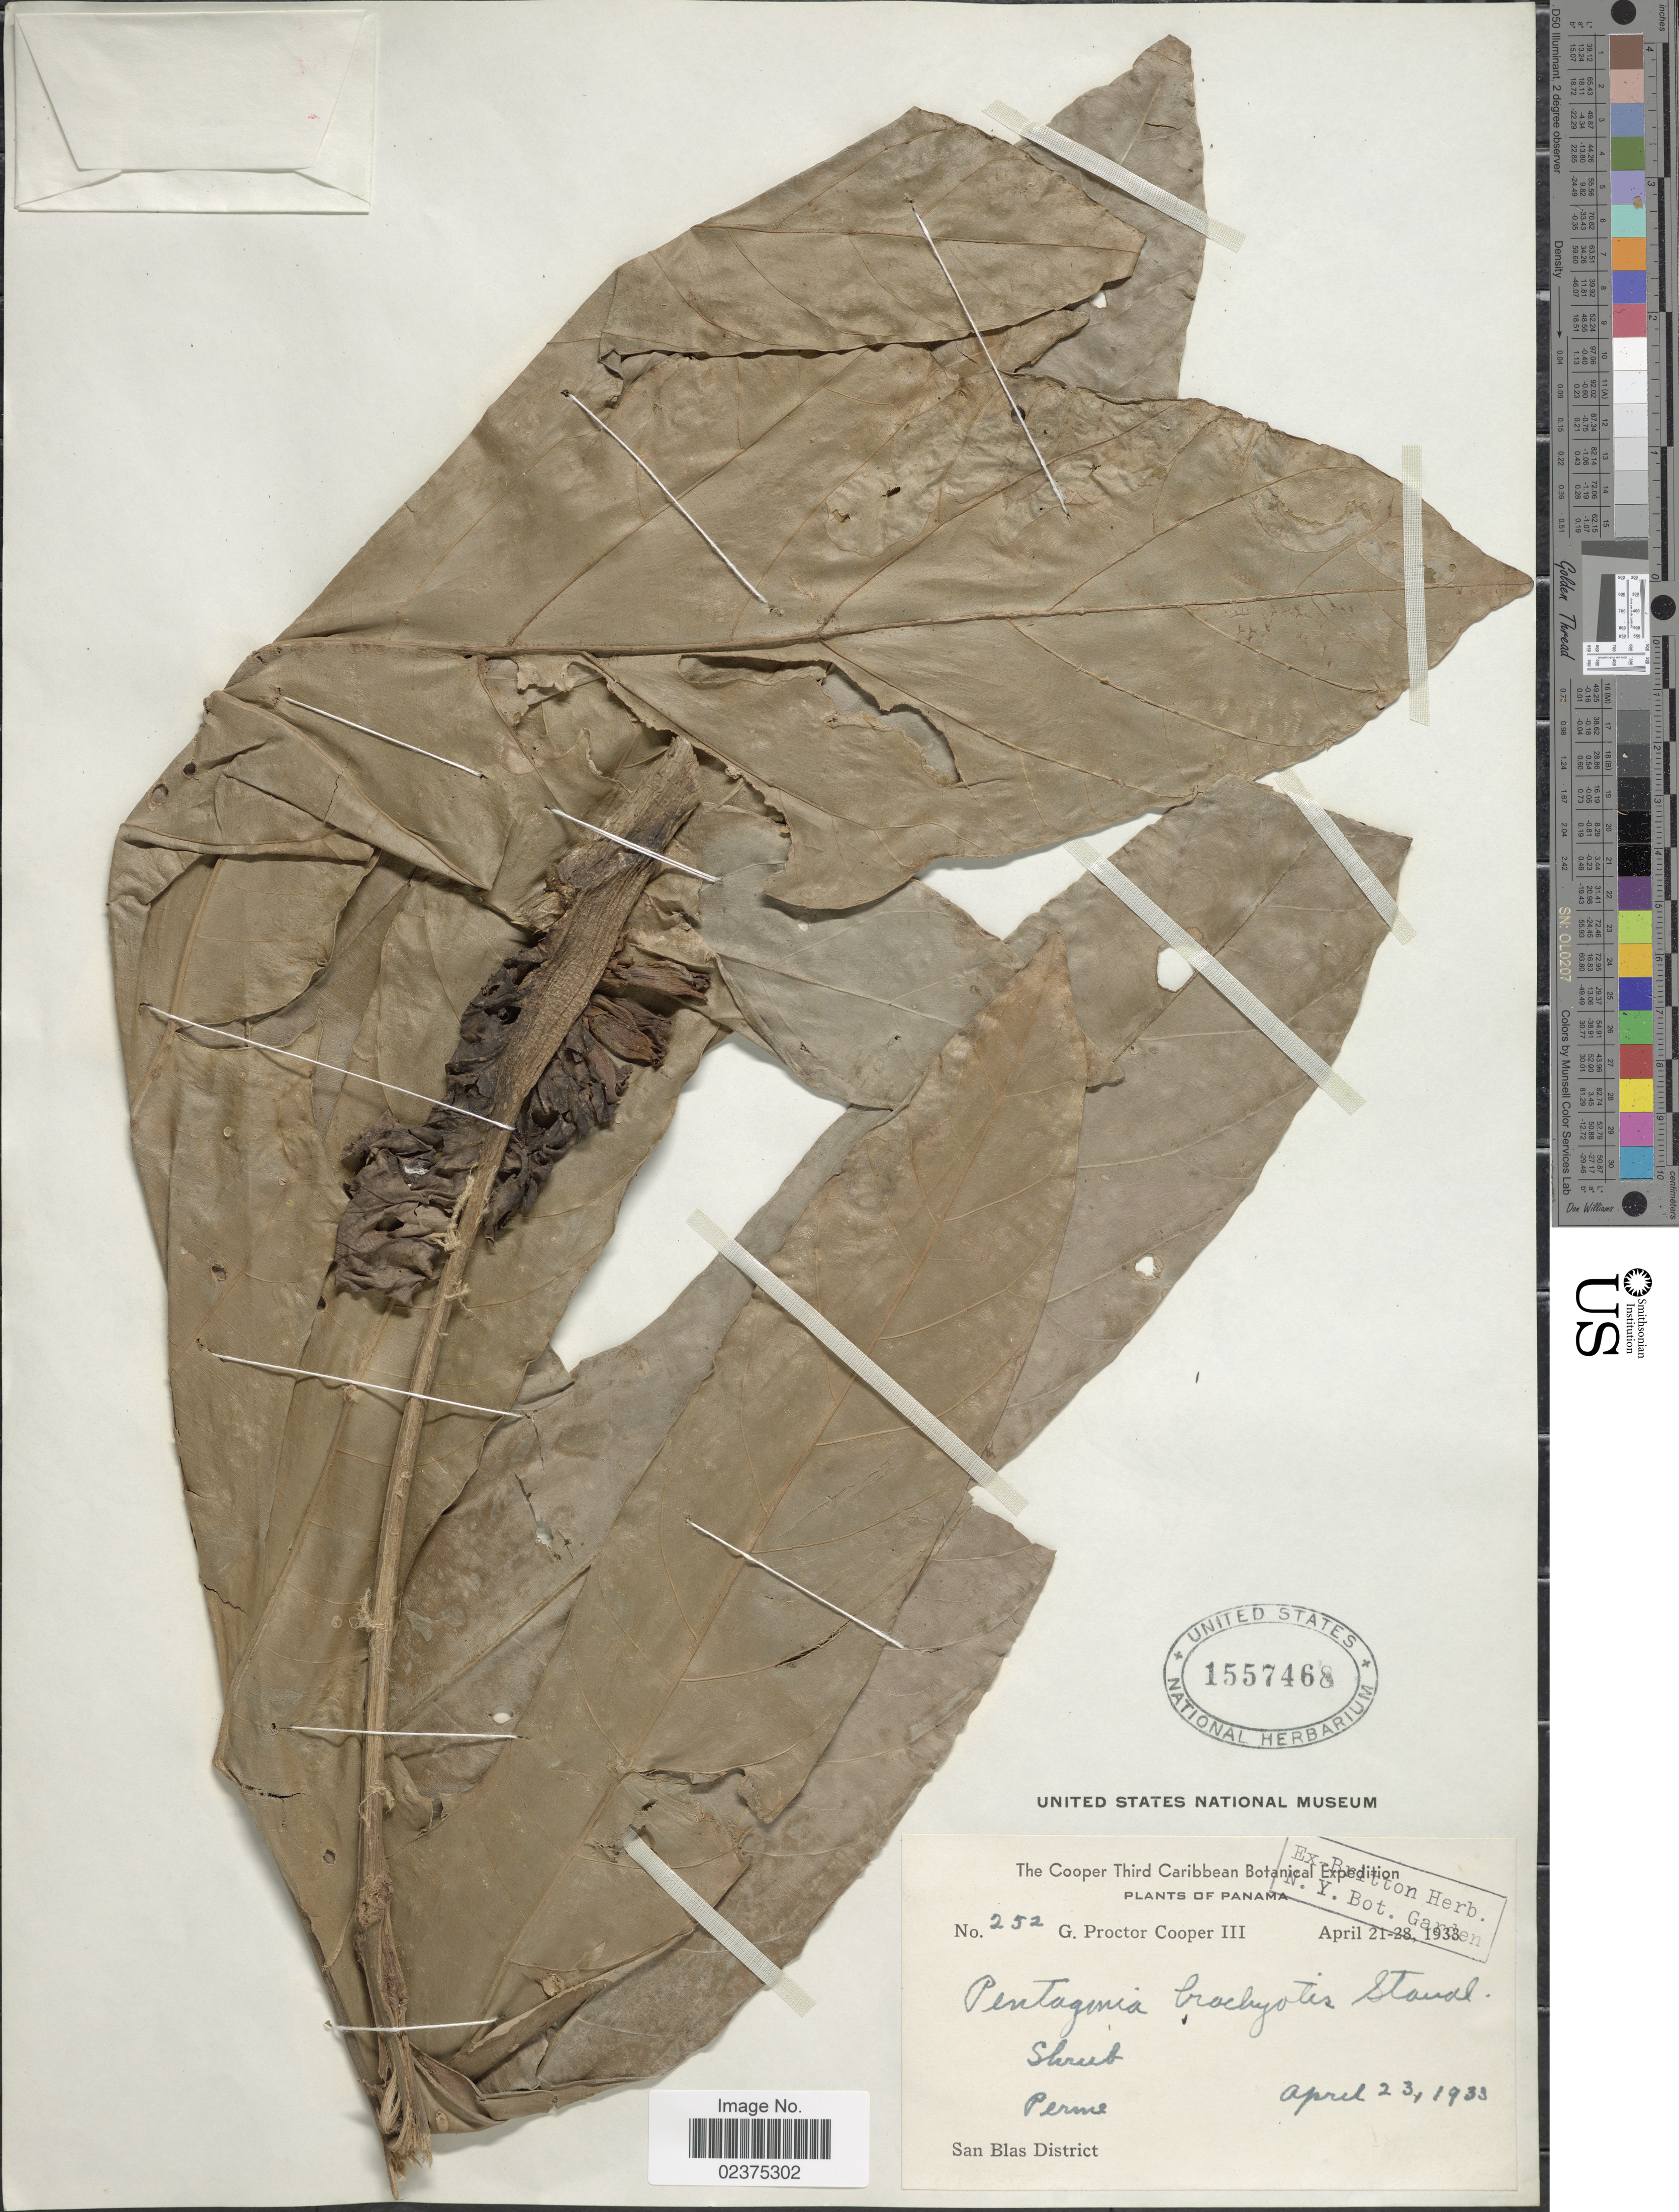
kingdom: Plantae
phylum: Tracheophyta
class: Magnoliopsida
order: Gentianales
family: Rubiaceae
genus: Pentagonia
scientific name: Pentagonia brachyotis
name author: (Standl.) Standl.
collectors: G. Cooper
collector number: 252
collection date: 1933-04-21/1933-04-28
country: Panama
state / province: Kuna Yala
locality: San Blas District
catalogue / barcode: US 1557468